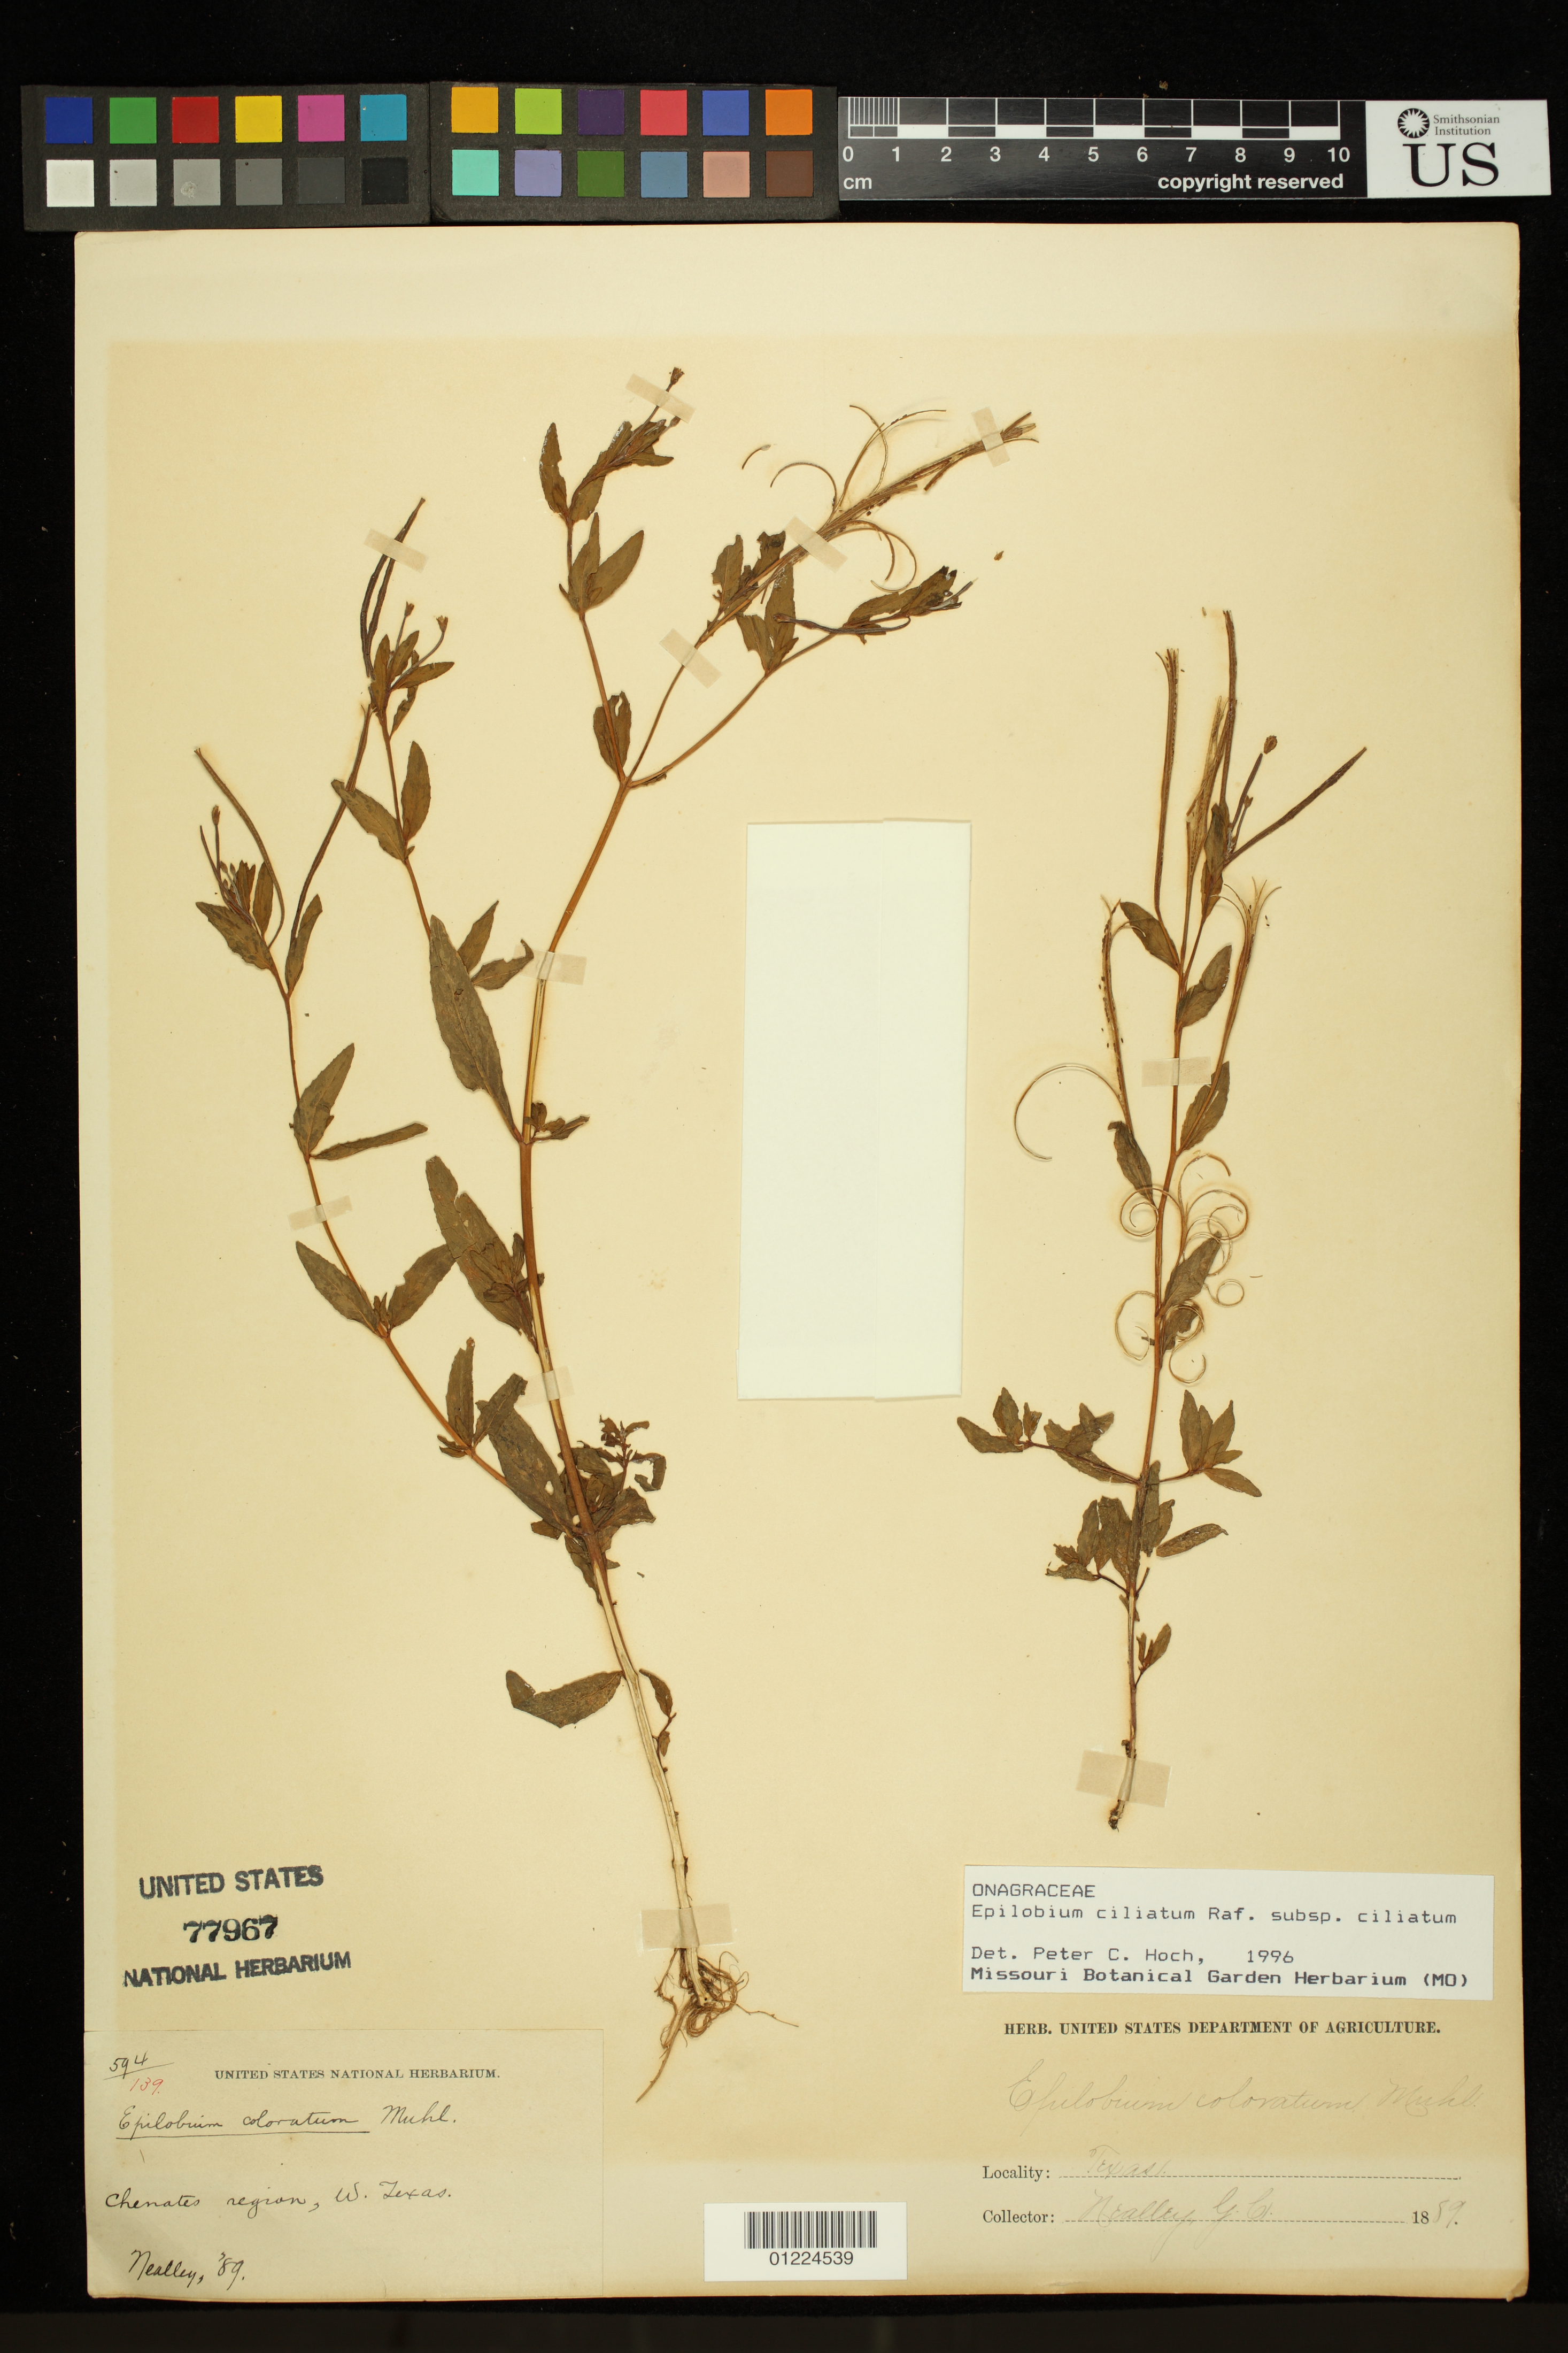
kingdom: Plantae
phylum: Tracheophyta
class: Magnoliopsida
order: Myrtales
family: Onagraceae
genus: Epilobium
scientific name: Epilobium ciliatum subsp. ciliatum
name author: Raf.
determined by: Hoch, P. C.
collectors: G. C. Nealley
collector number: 594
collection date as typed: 1889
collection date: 1889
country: United States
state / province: Texas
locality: Chenater region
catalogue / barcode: US 77967